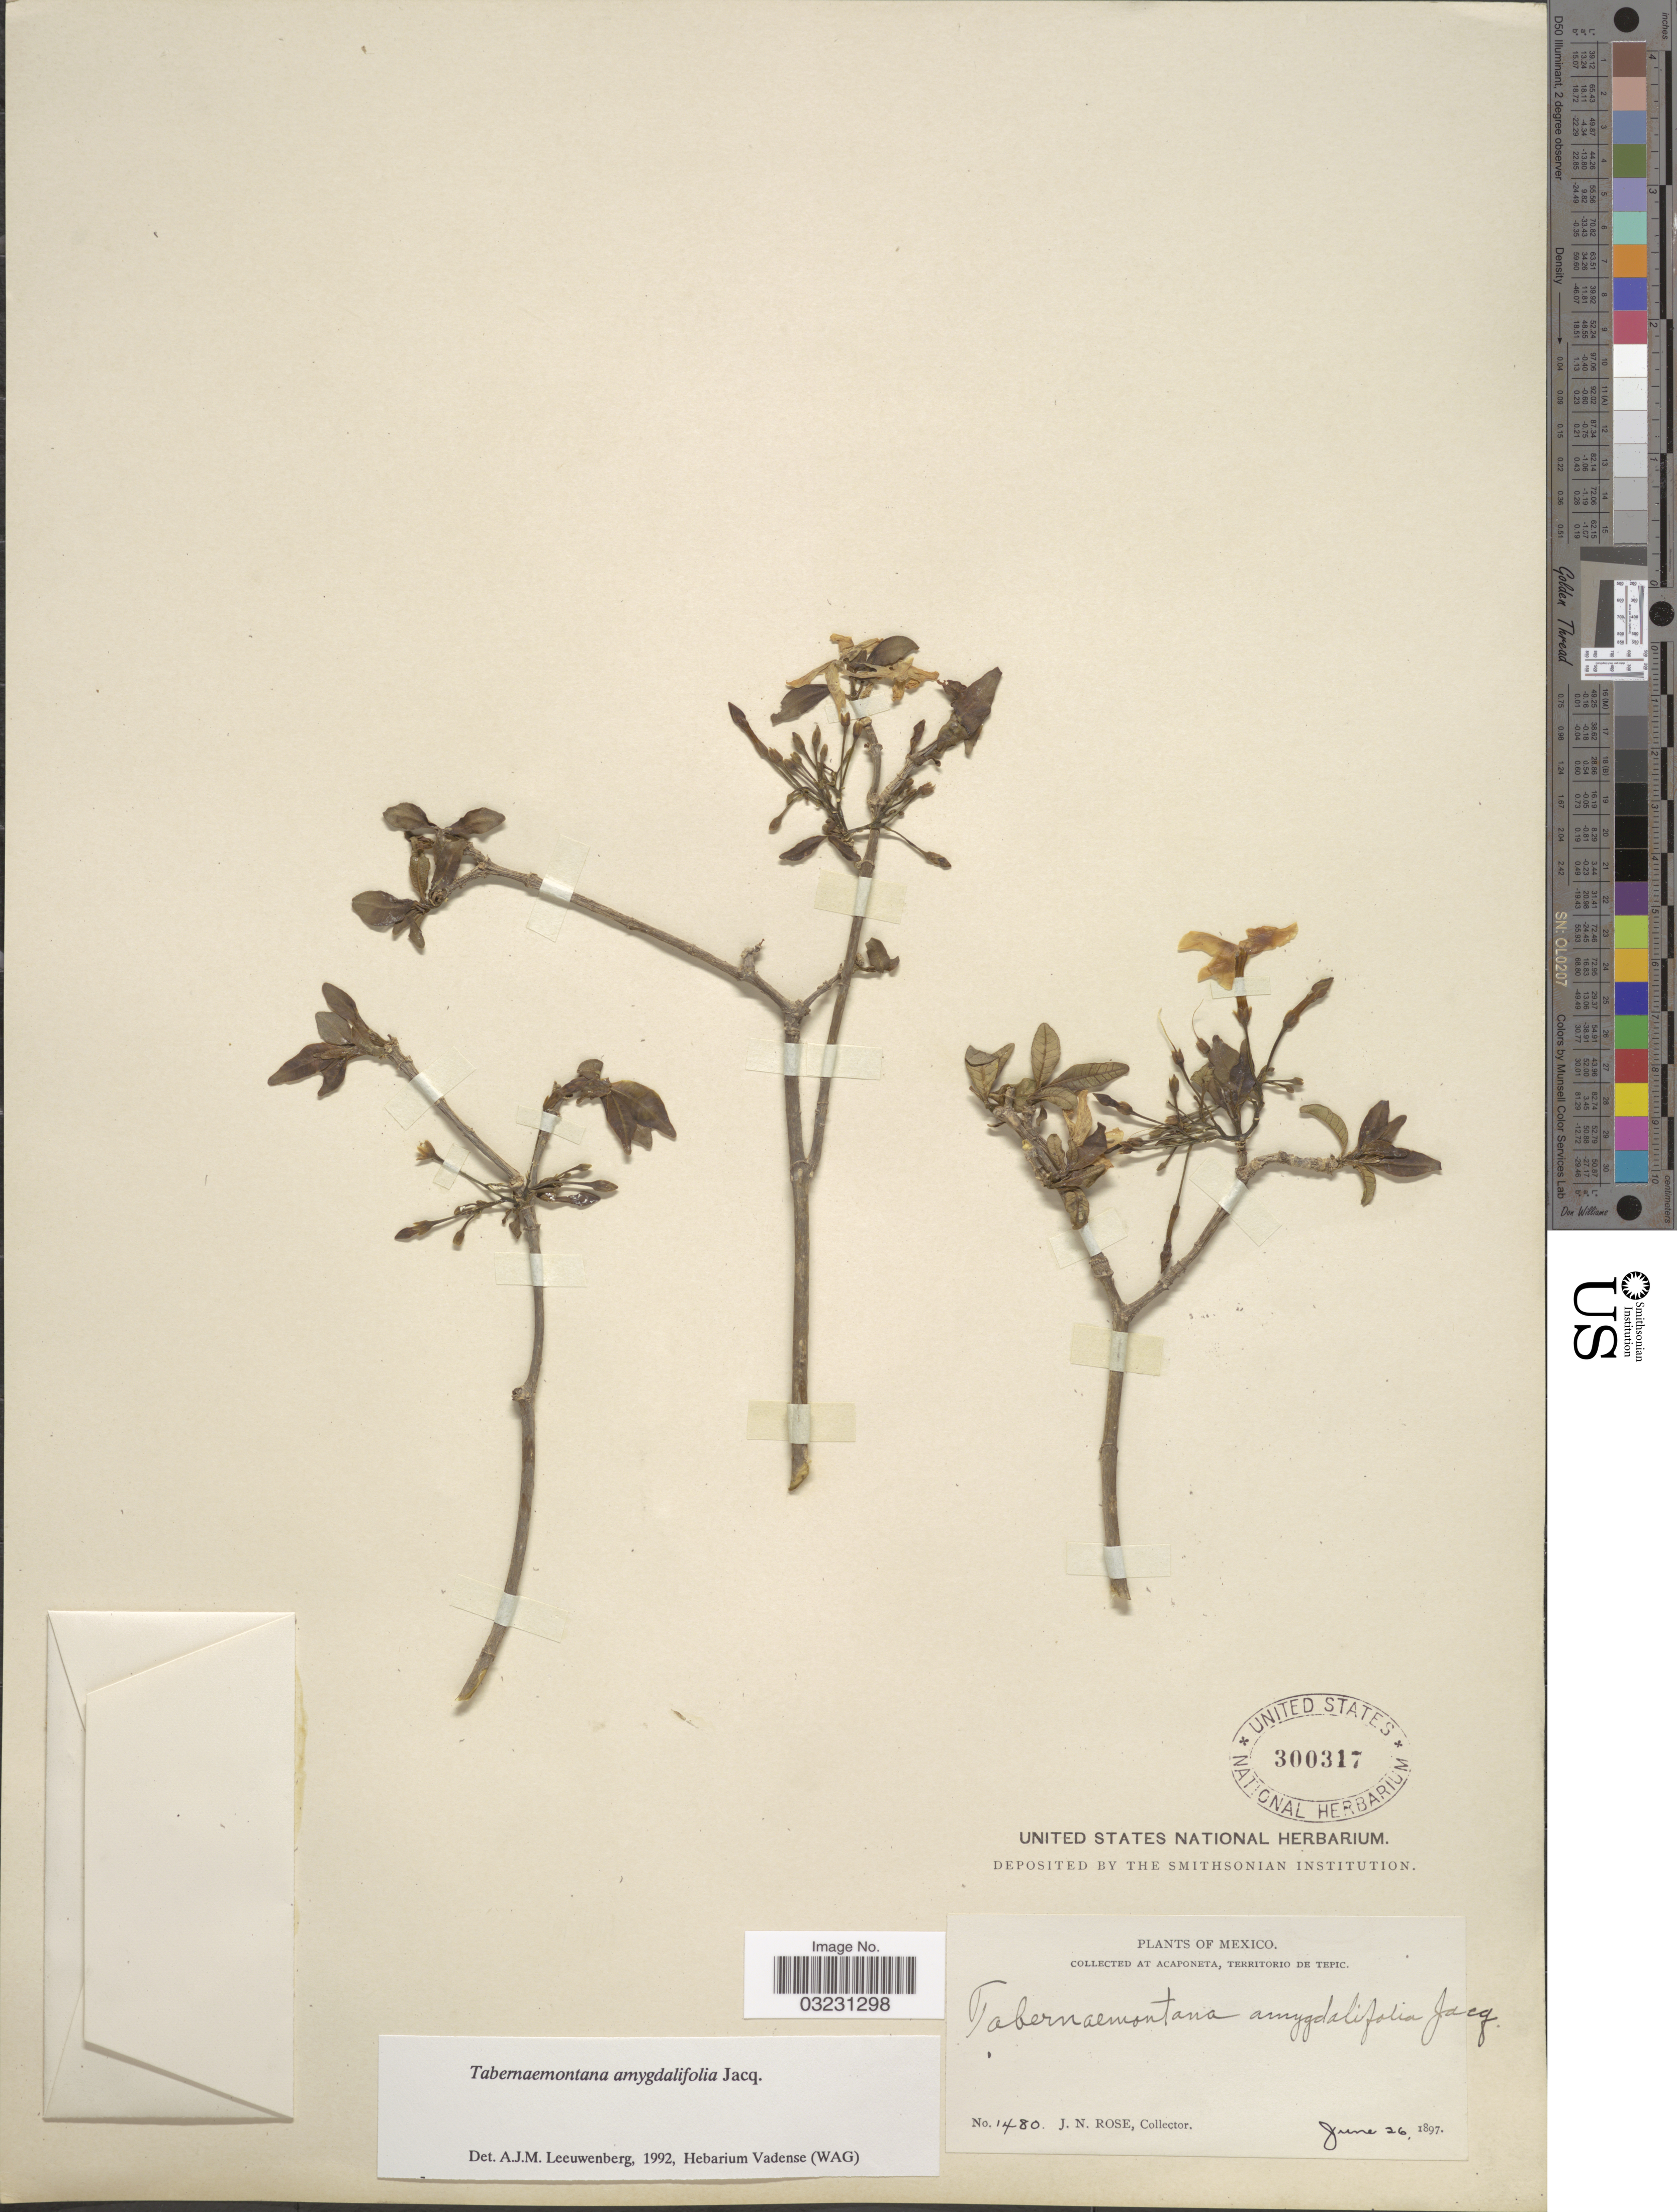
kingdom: Plantae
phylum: Tracheophyta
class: Magnoliopsida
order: Gentianales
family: Apocynaceae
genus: Tabernaemontana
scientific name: Tabernaemontana amygdalifolia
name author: Jacq.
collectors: J. N. Rose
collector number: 1480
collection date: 1897-06-26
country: Mexico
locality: Acaponeta, Territorio de Tepic.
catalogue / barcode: US 300317